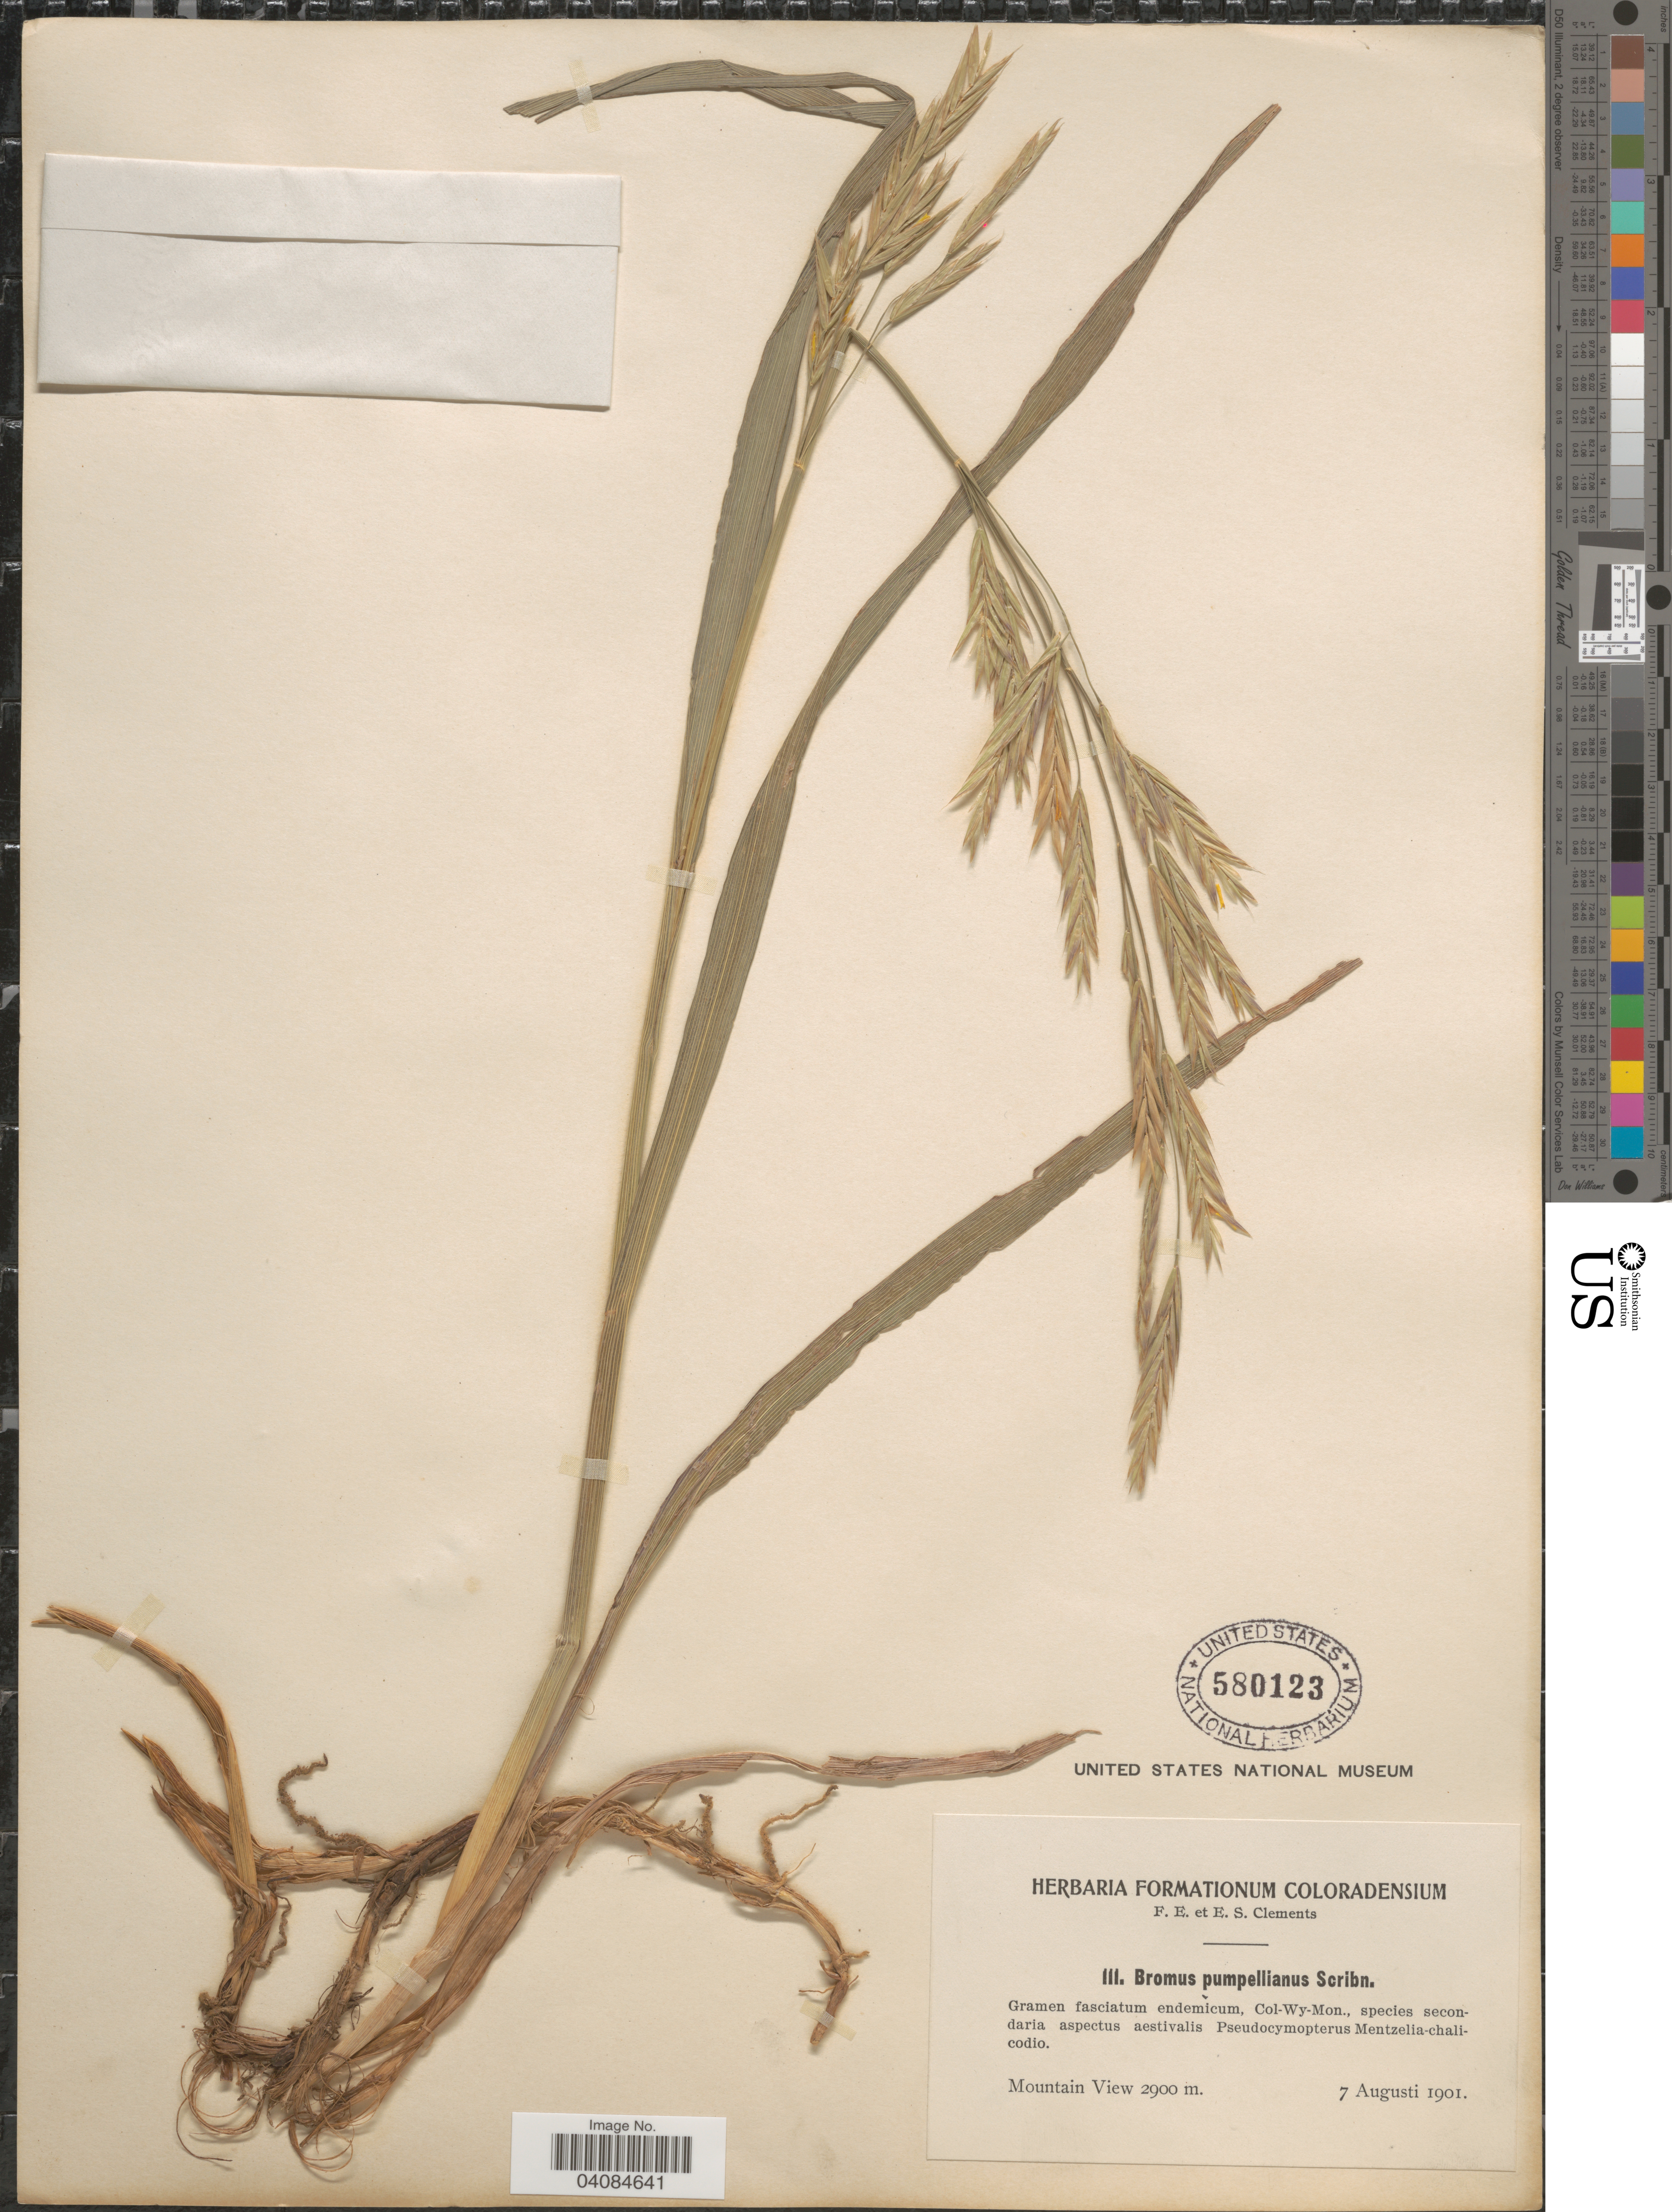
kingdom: Plantae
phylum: Tracheophyta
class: Liliopsida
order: Poales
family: Poaceae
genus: Bromus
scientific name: Bromus pumpellianus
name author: Scribn.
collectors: F. E. Clements & E. S. Clements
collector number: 111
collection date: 1901-08-07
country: United States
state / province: Colorado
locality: Mountain View.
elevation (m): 2900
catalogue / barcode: US 580123